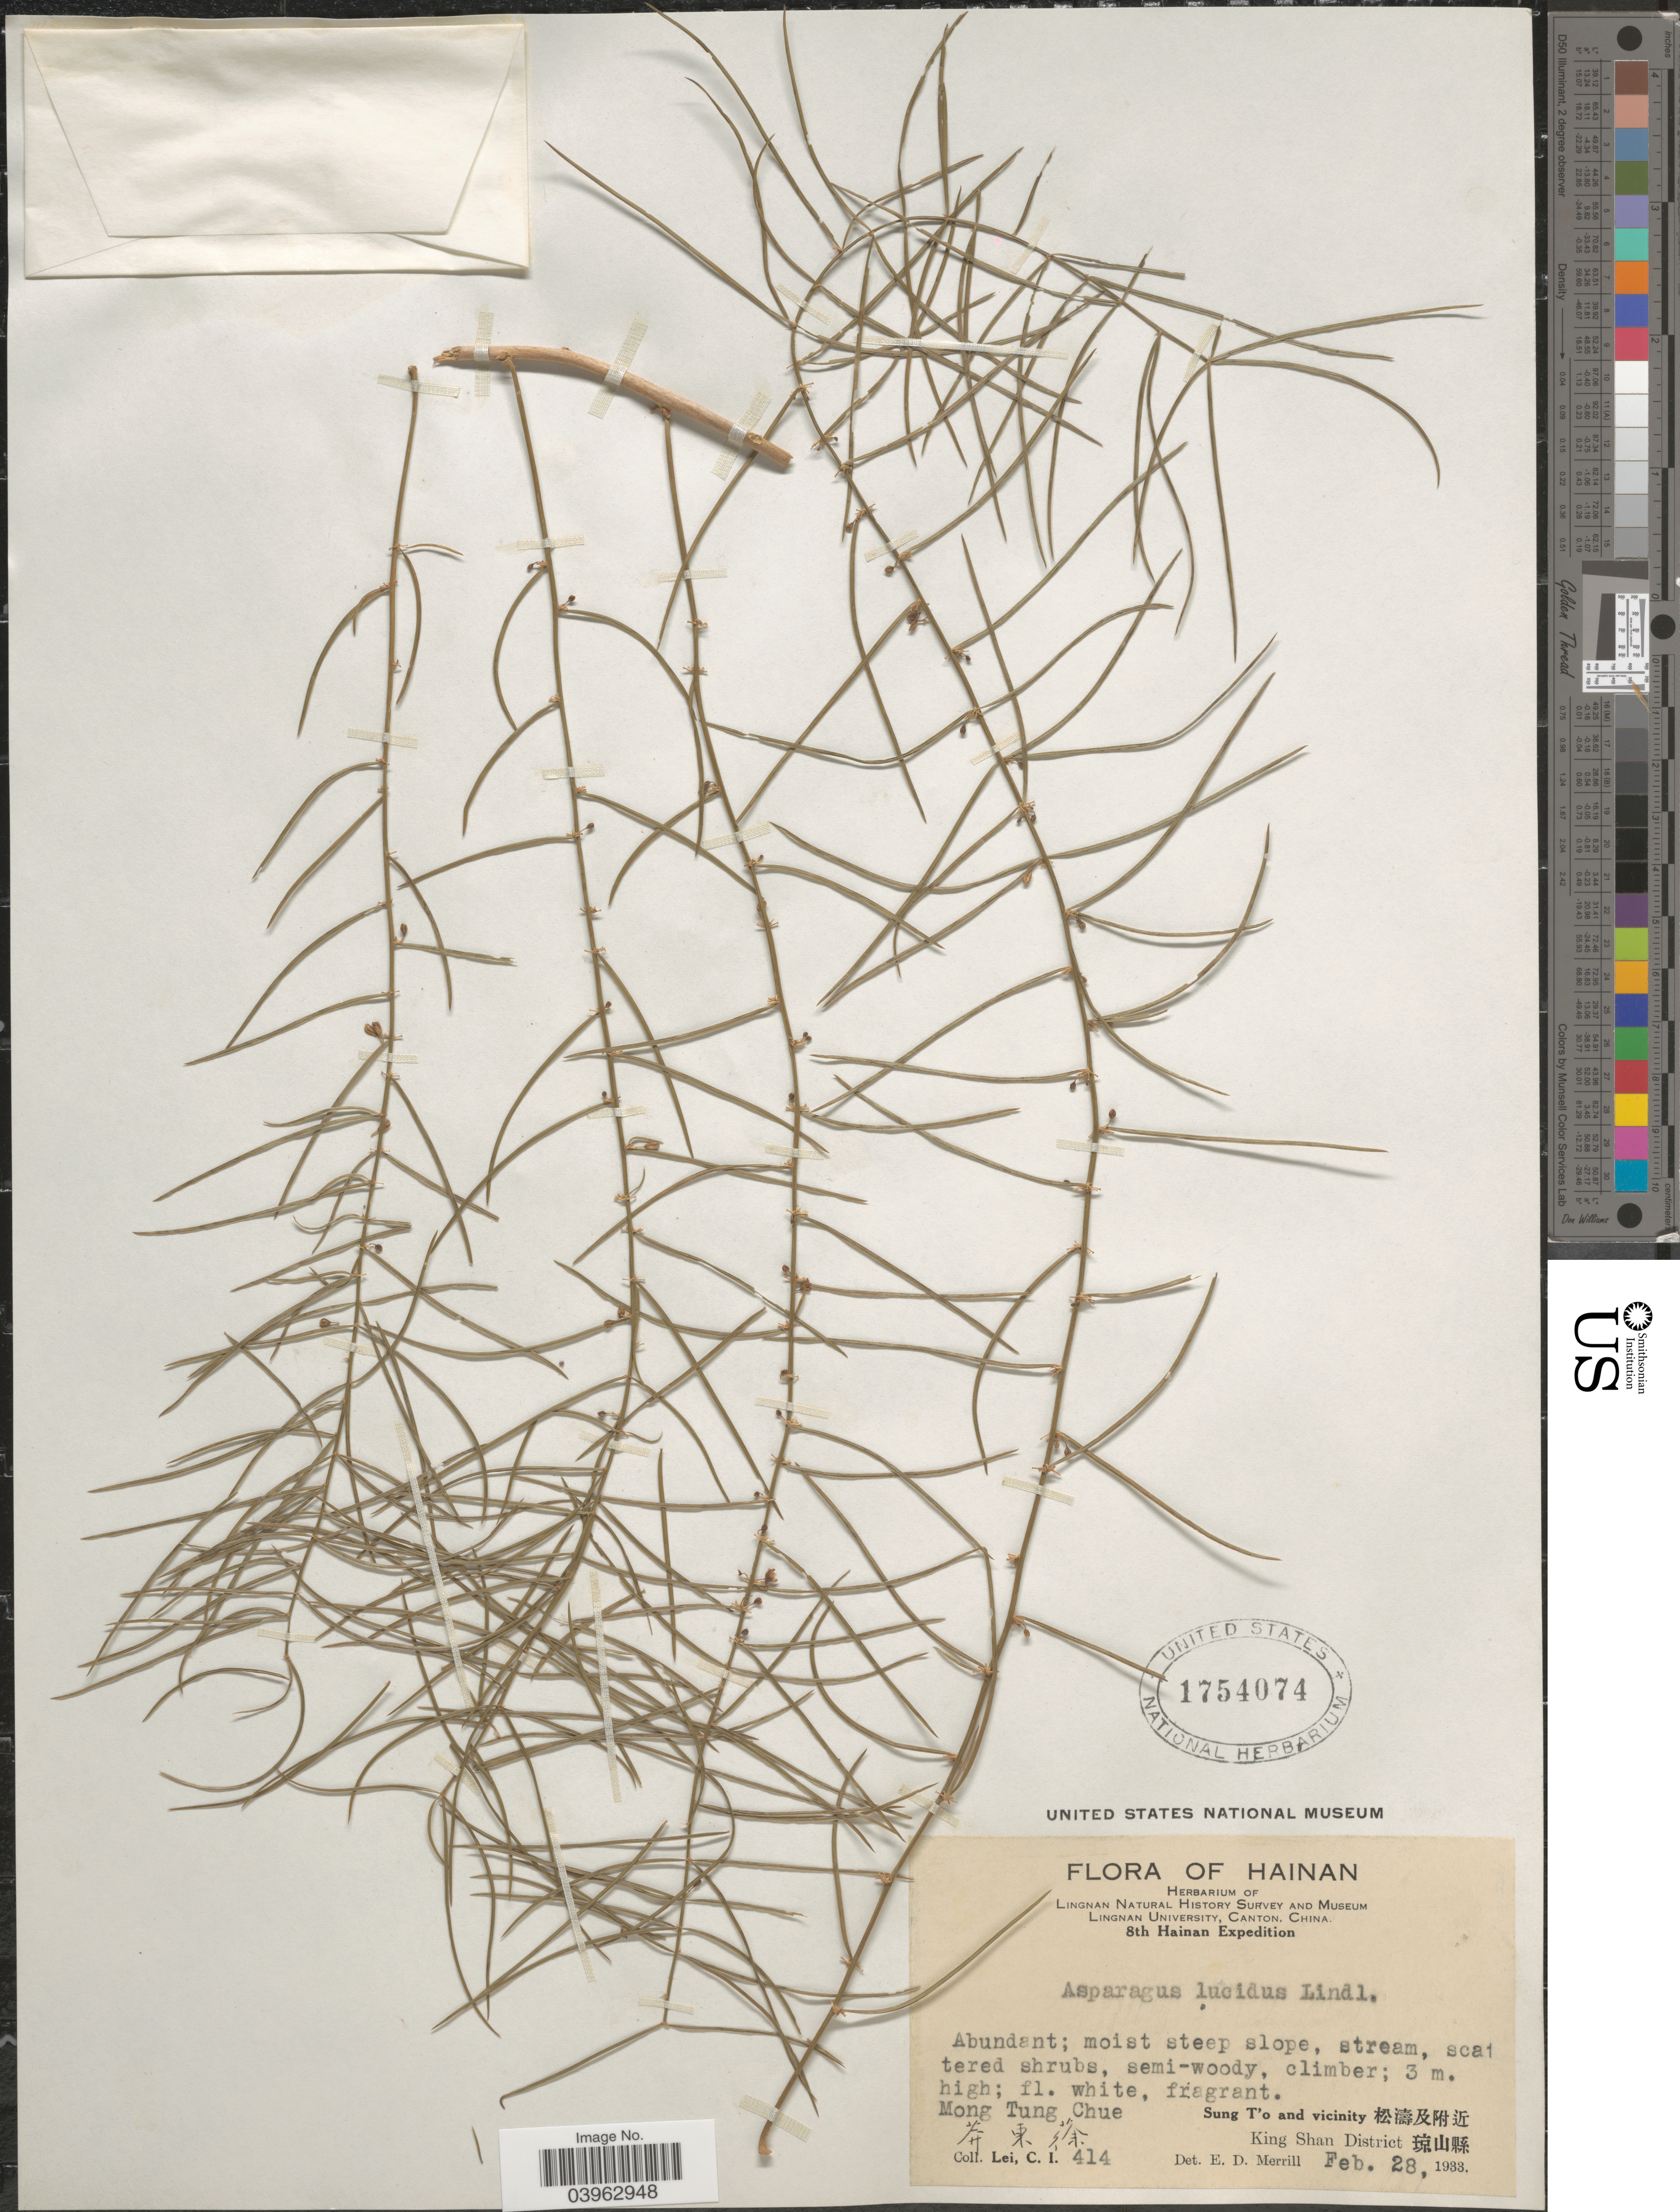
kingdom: Plantae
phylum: Tracheophyta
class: Liliopsida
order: Asparagales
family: Asparagaceae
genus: Asparagus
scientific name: Asparagus lucidus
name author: Lindl.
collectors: C. I. Lei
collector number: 414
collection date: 1933-02-28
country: China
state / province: Hainan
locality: Mong Tung Chue X. Sung T'o and vicinity X. King Shan District X.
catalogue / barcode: US 1754074